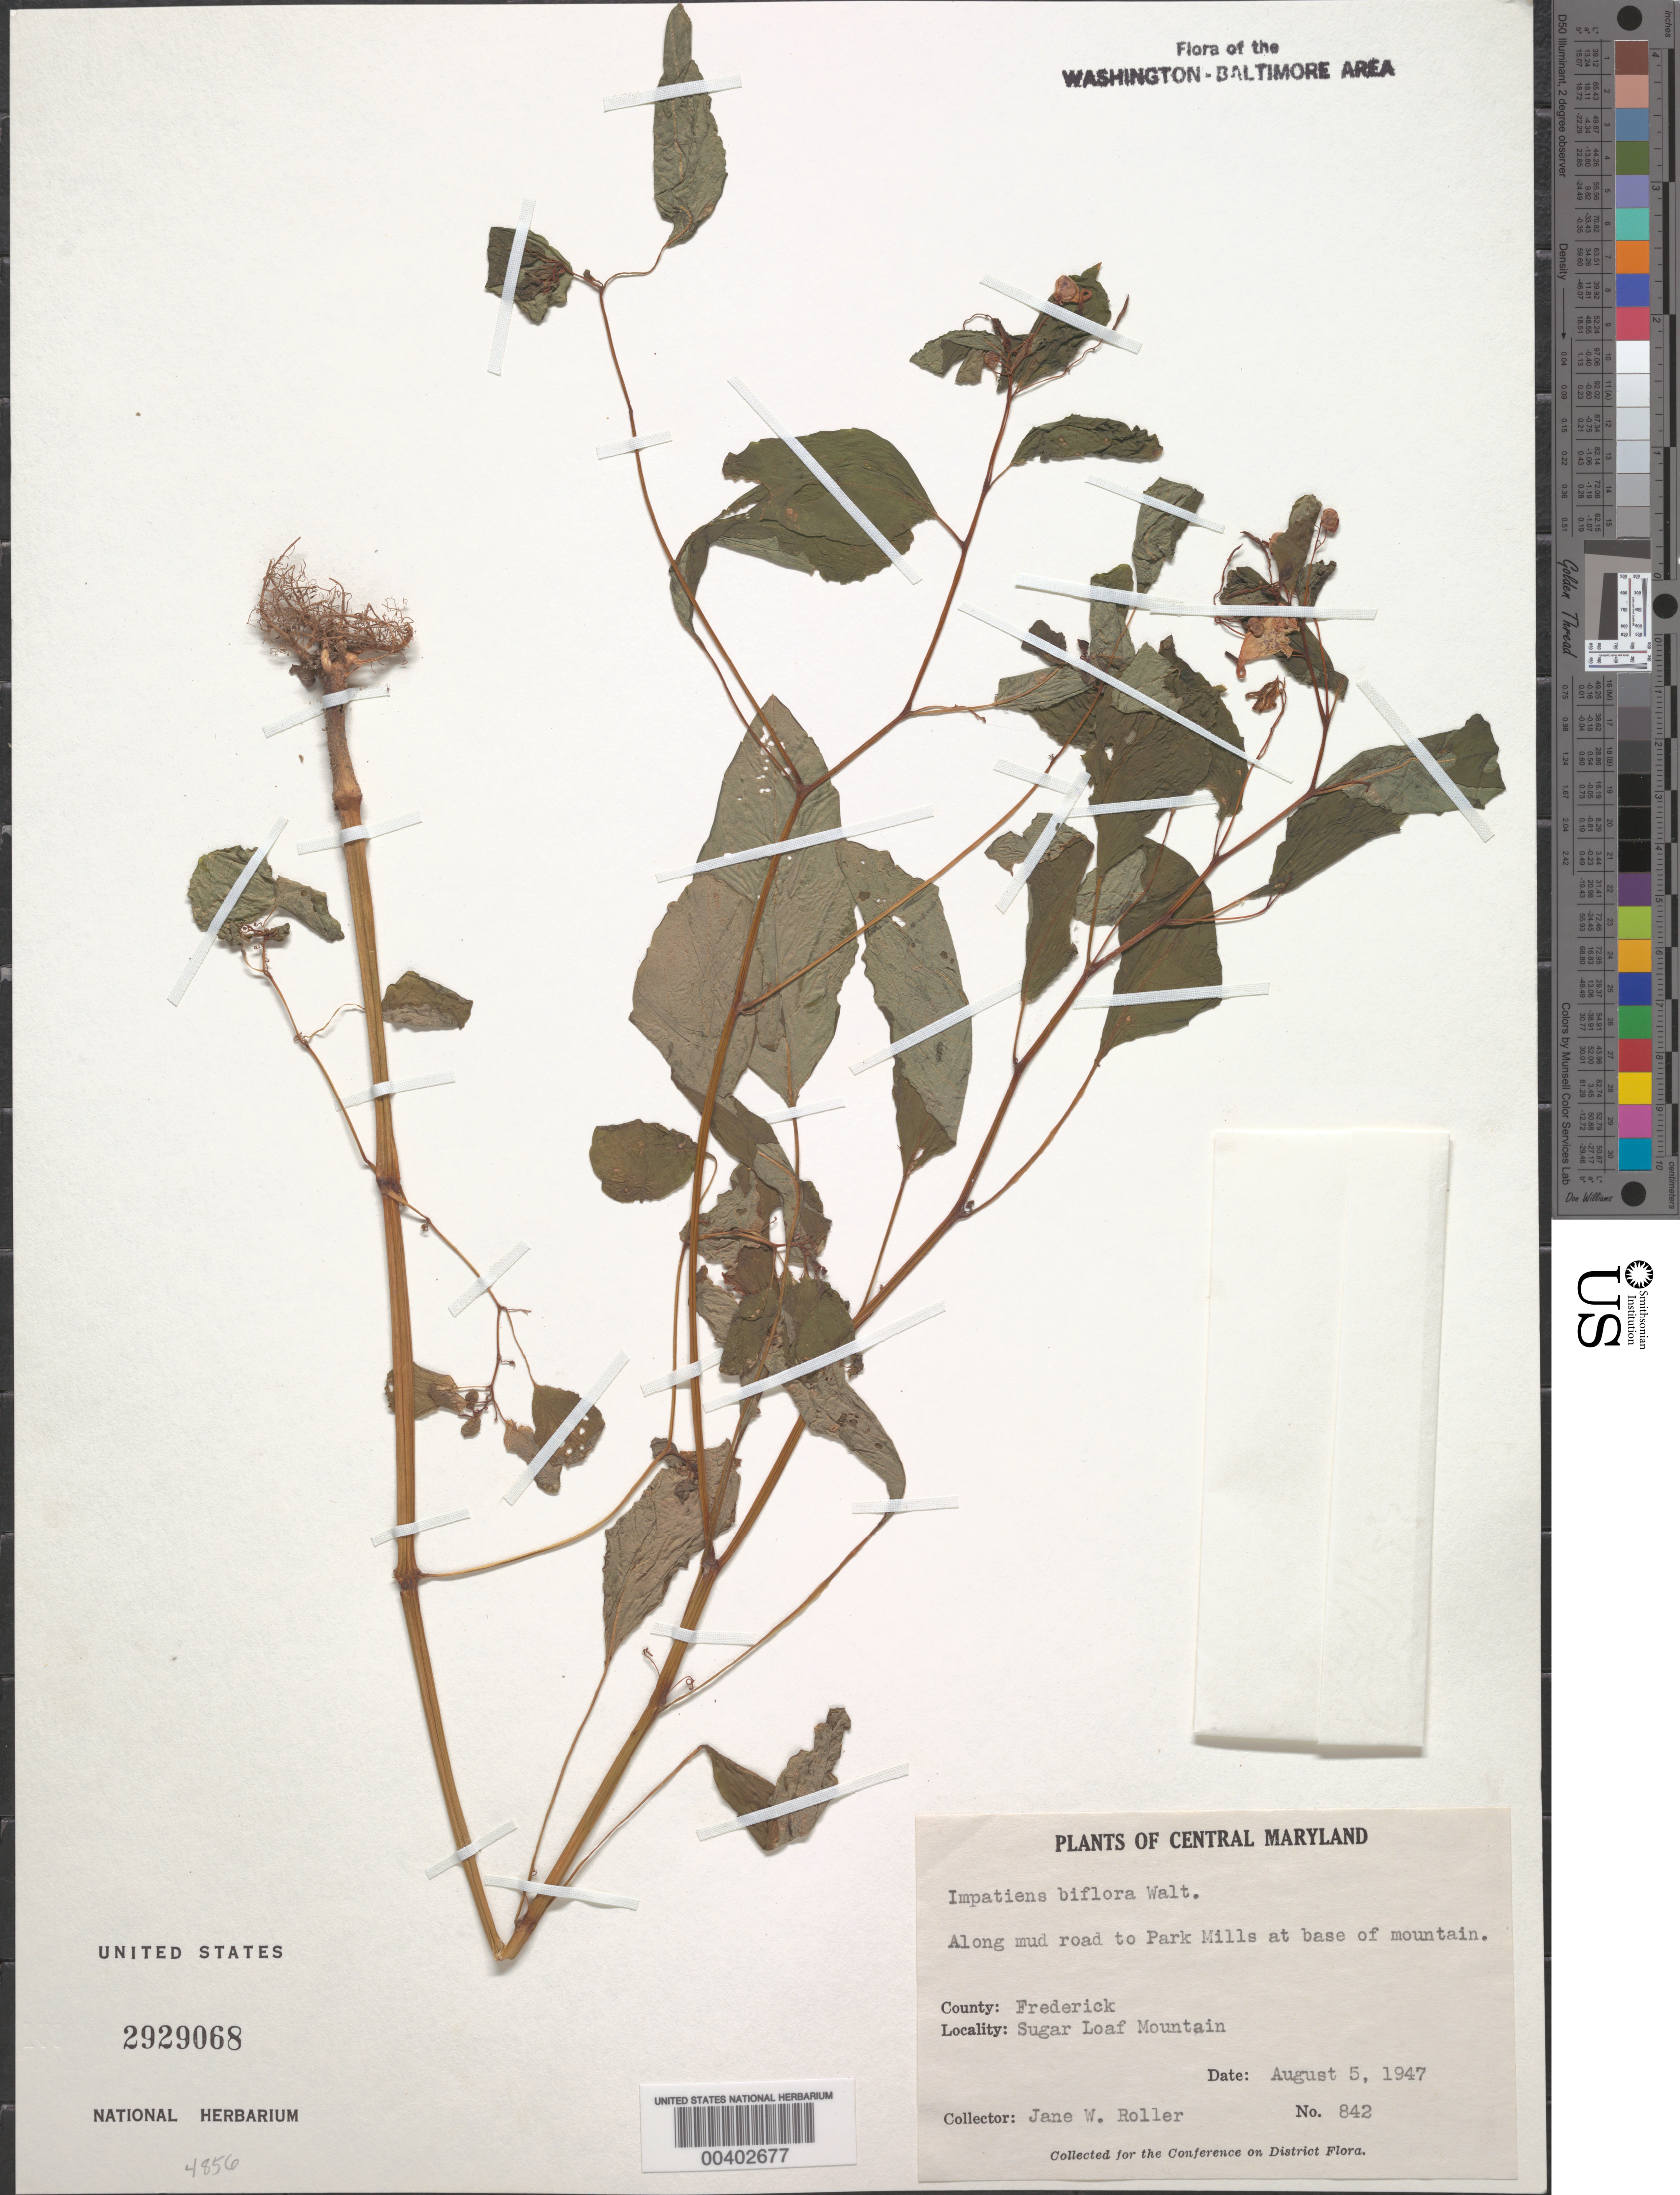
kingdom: Plantae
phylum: Tracheophyta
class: Magnoliopsida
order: Ericales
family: Balsaminaceae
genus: Impatiens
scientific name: Impatiens capensis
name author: Meerb.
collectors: J. W. Roller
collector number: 842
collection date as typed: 05 Aug 1947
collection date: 1947-08-05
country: United States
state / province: Maryland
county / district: Frederick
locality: Sugar Loaf Mountain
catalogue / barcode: US 2929068